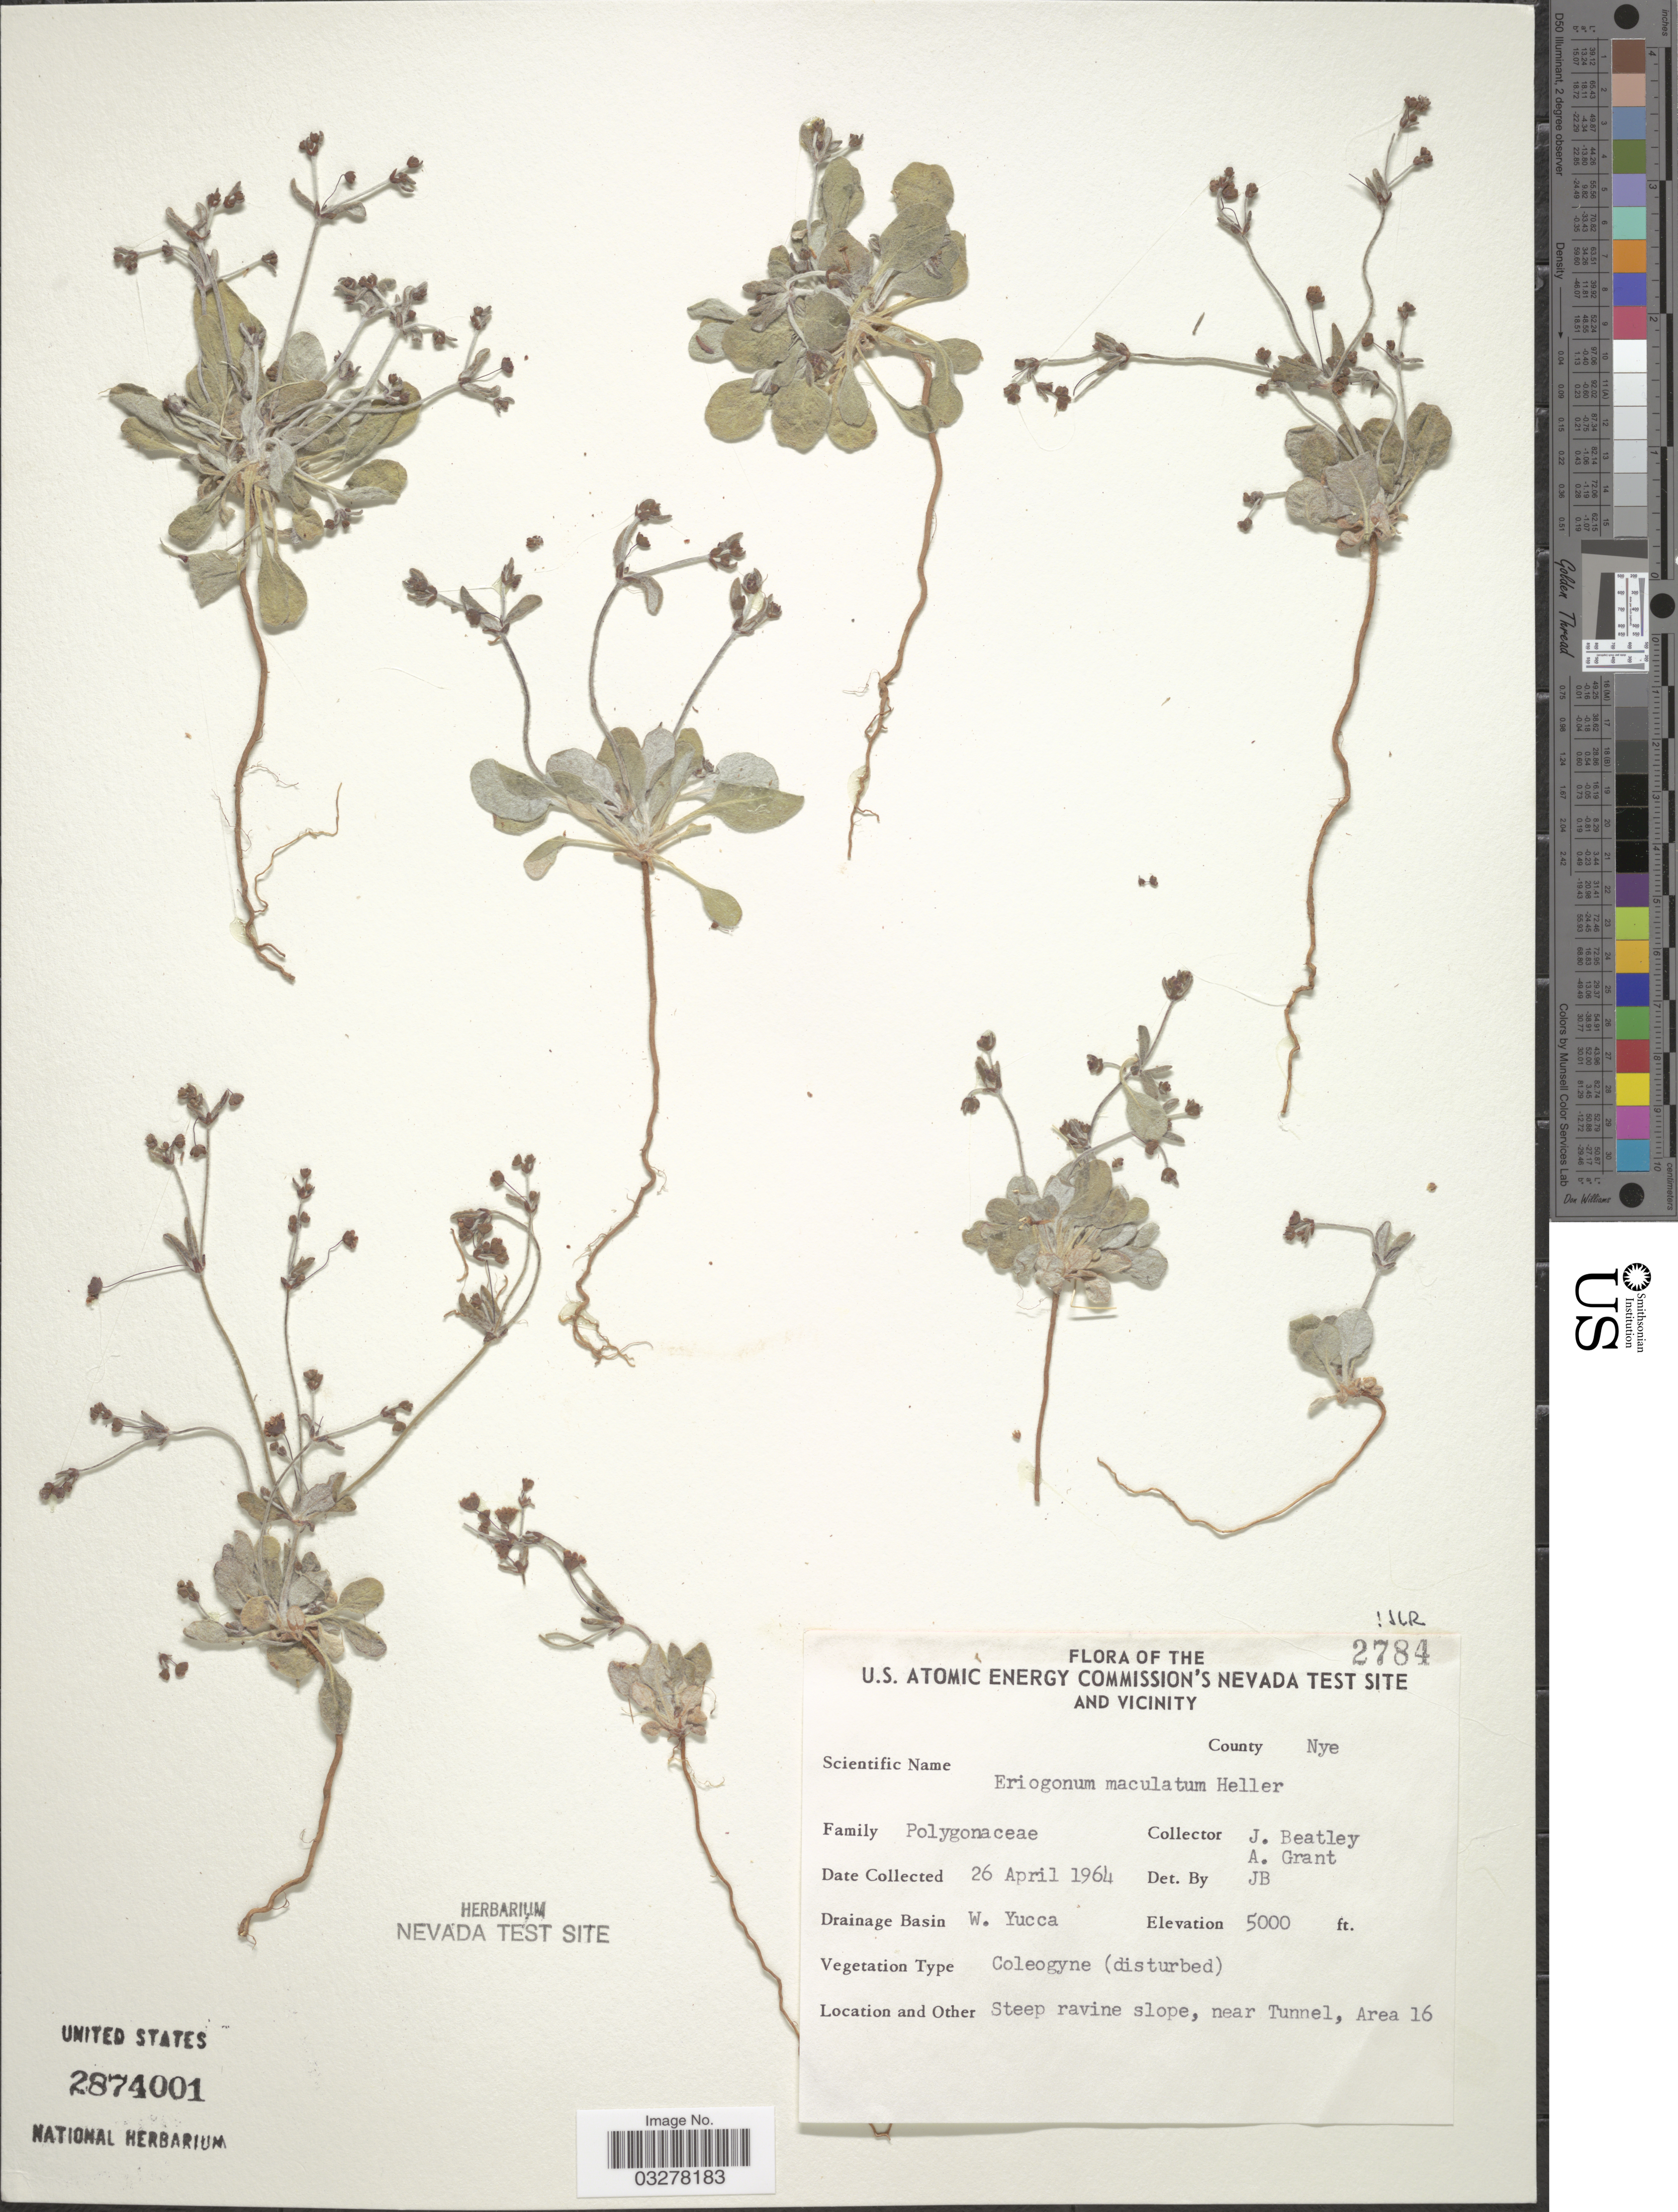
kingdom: Plantae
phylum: Tracheophyta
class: Magnoliopsida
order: Caryophyllales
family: Polygonaceae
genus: Eriogonum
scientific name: Eriogonum maculatum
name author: A. Heller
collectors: J. C. Beatley & A. Grant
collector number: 2784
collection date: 1964-04-26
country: United States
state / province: Nevada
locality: The U.S. Atomic Energy Commission's Nevada Test Site and Vicinity. County Nye. Drainage Basin W. Yucca. Near Tunnel, Area 16.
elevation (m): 1524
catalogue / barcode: US 2874001